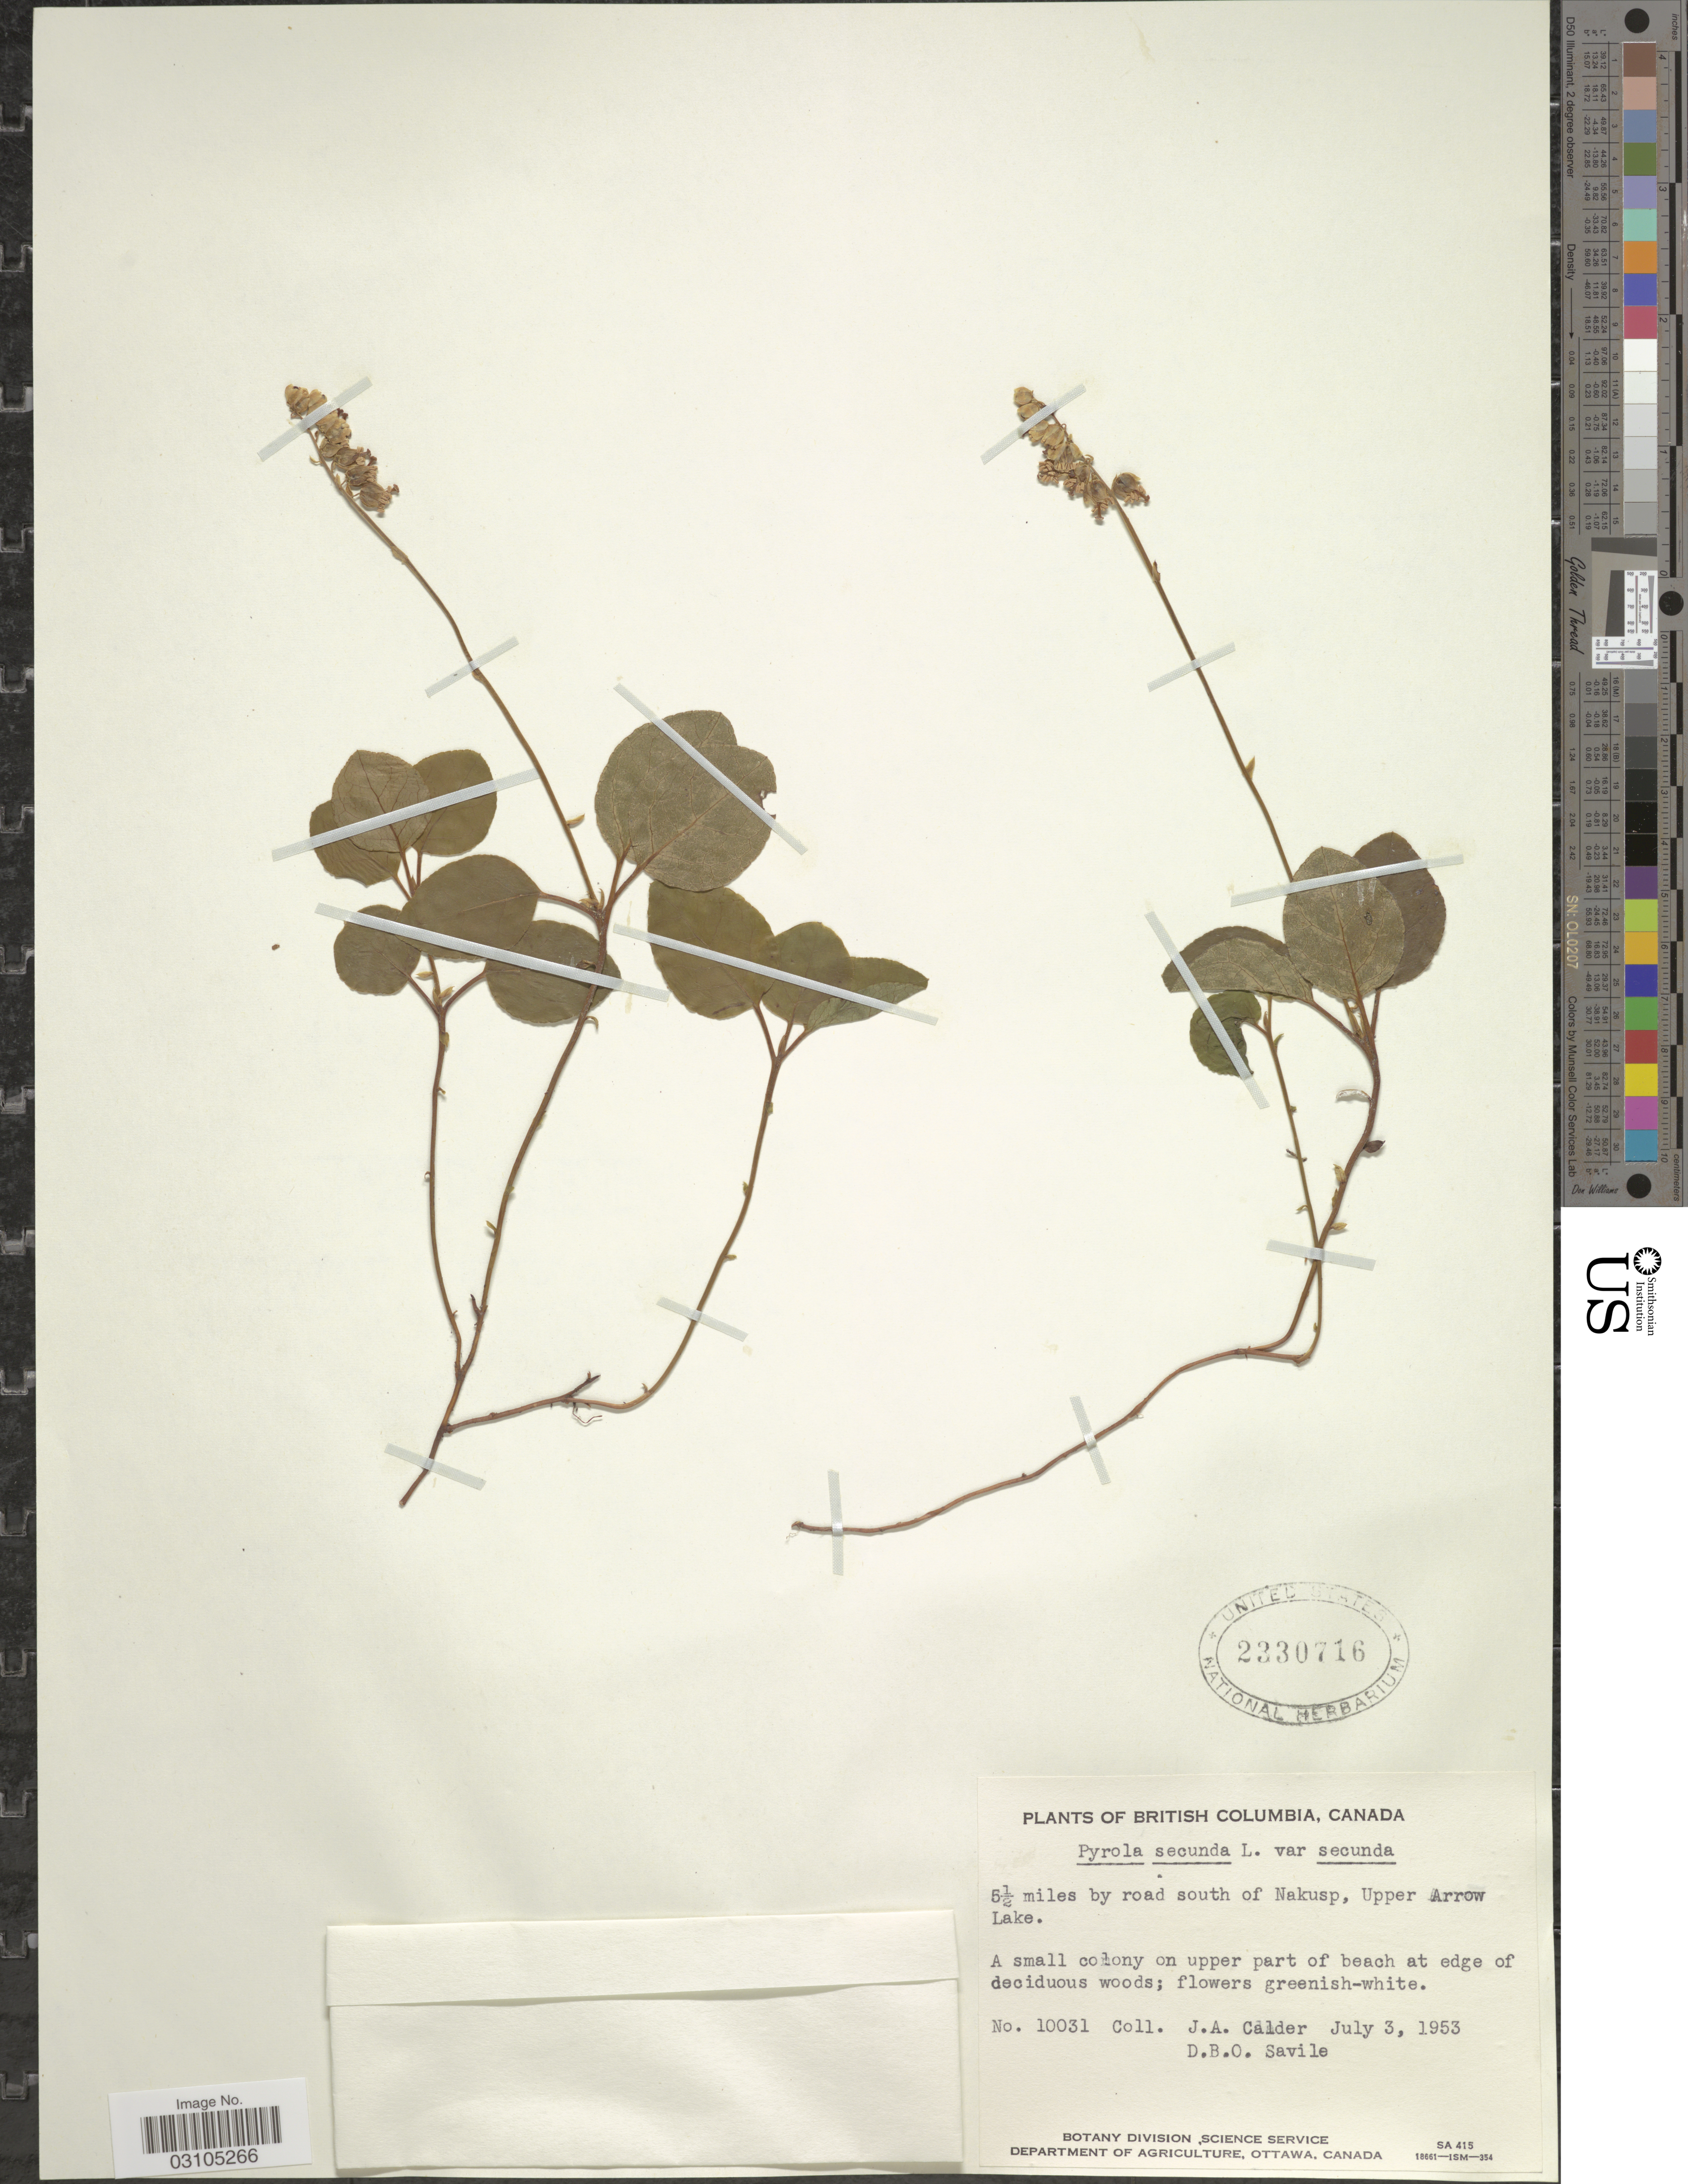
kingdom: Plantae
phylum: Tracheophyta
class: Magnoliopsida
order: Ericales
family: Ericaceae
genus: Orthilia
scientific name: Orthilia secunda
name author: (L.) House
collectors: J. A. Calder & D. Savile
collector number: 10031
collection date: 1953-07-03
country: Canada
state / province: British Columbia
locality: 5½ miles by road south of Nakusp, Upper Arrow Lake.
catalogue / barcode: US 2330716